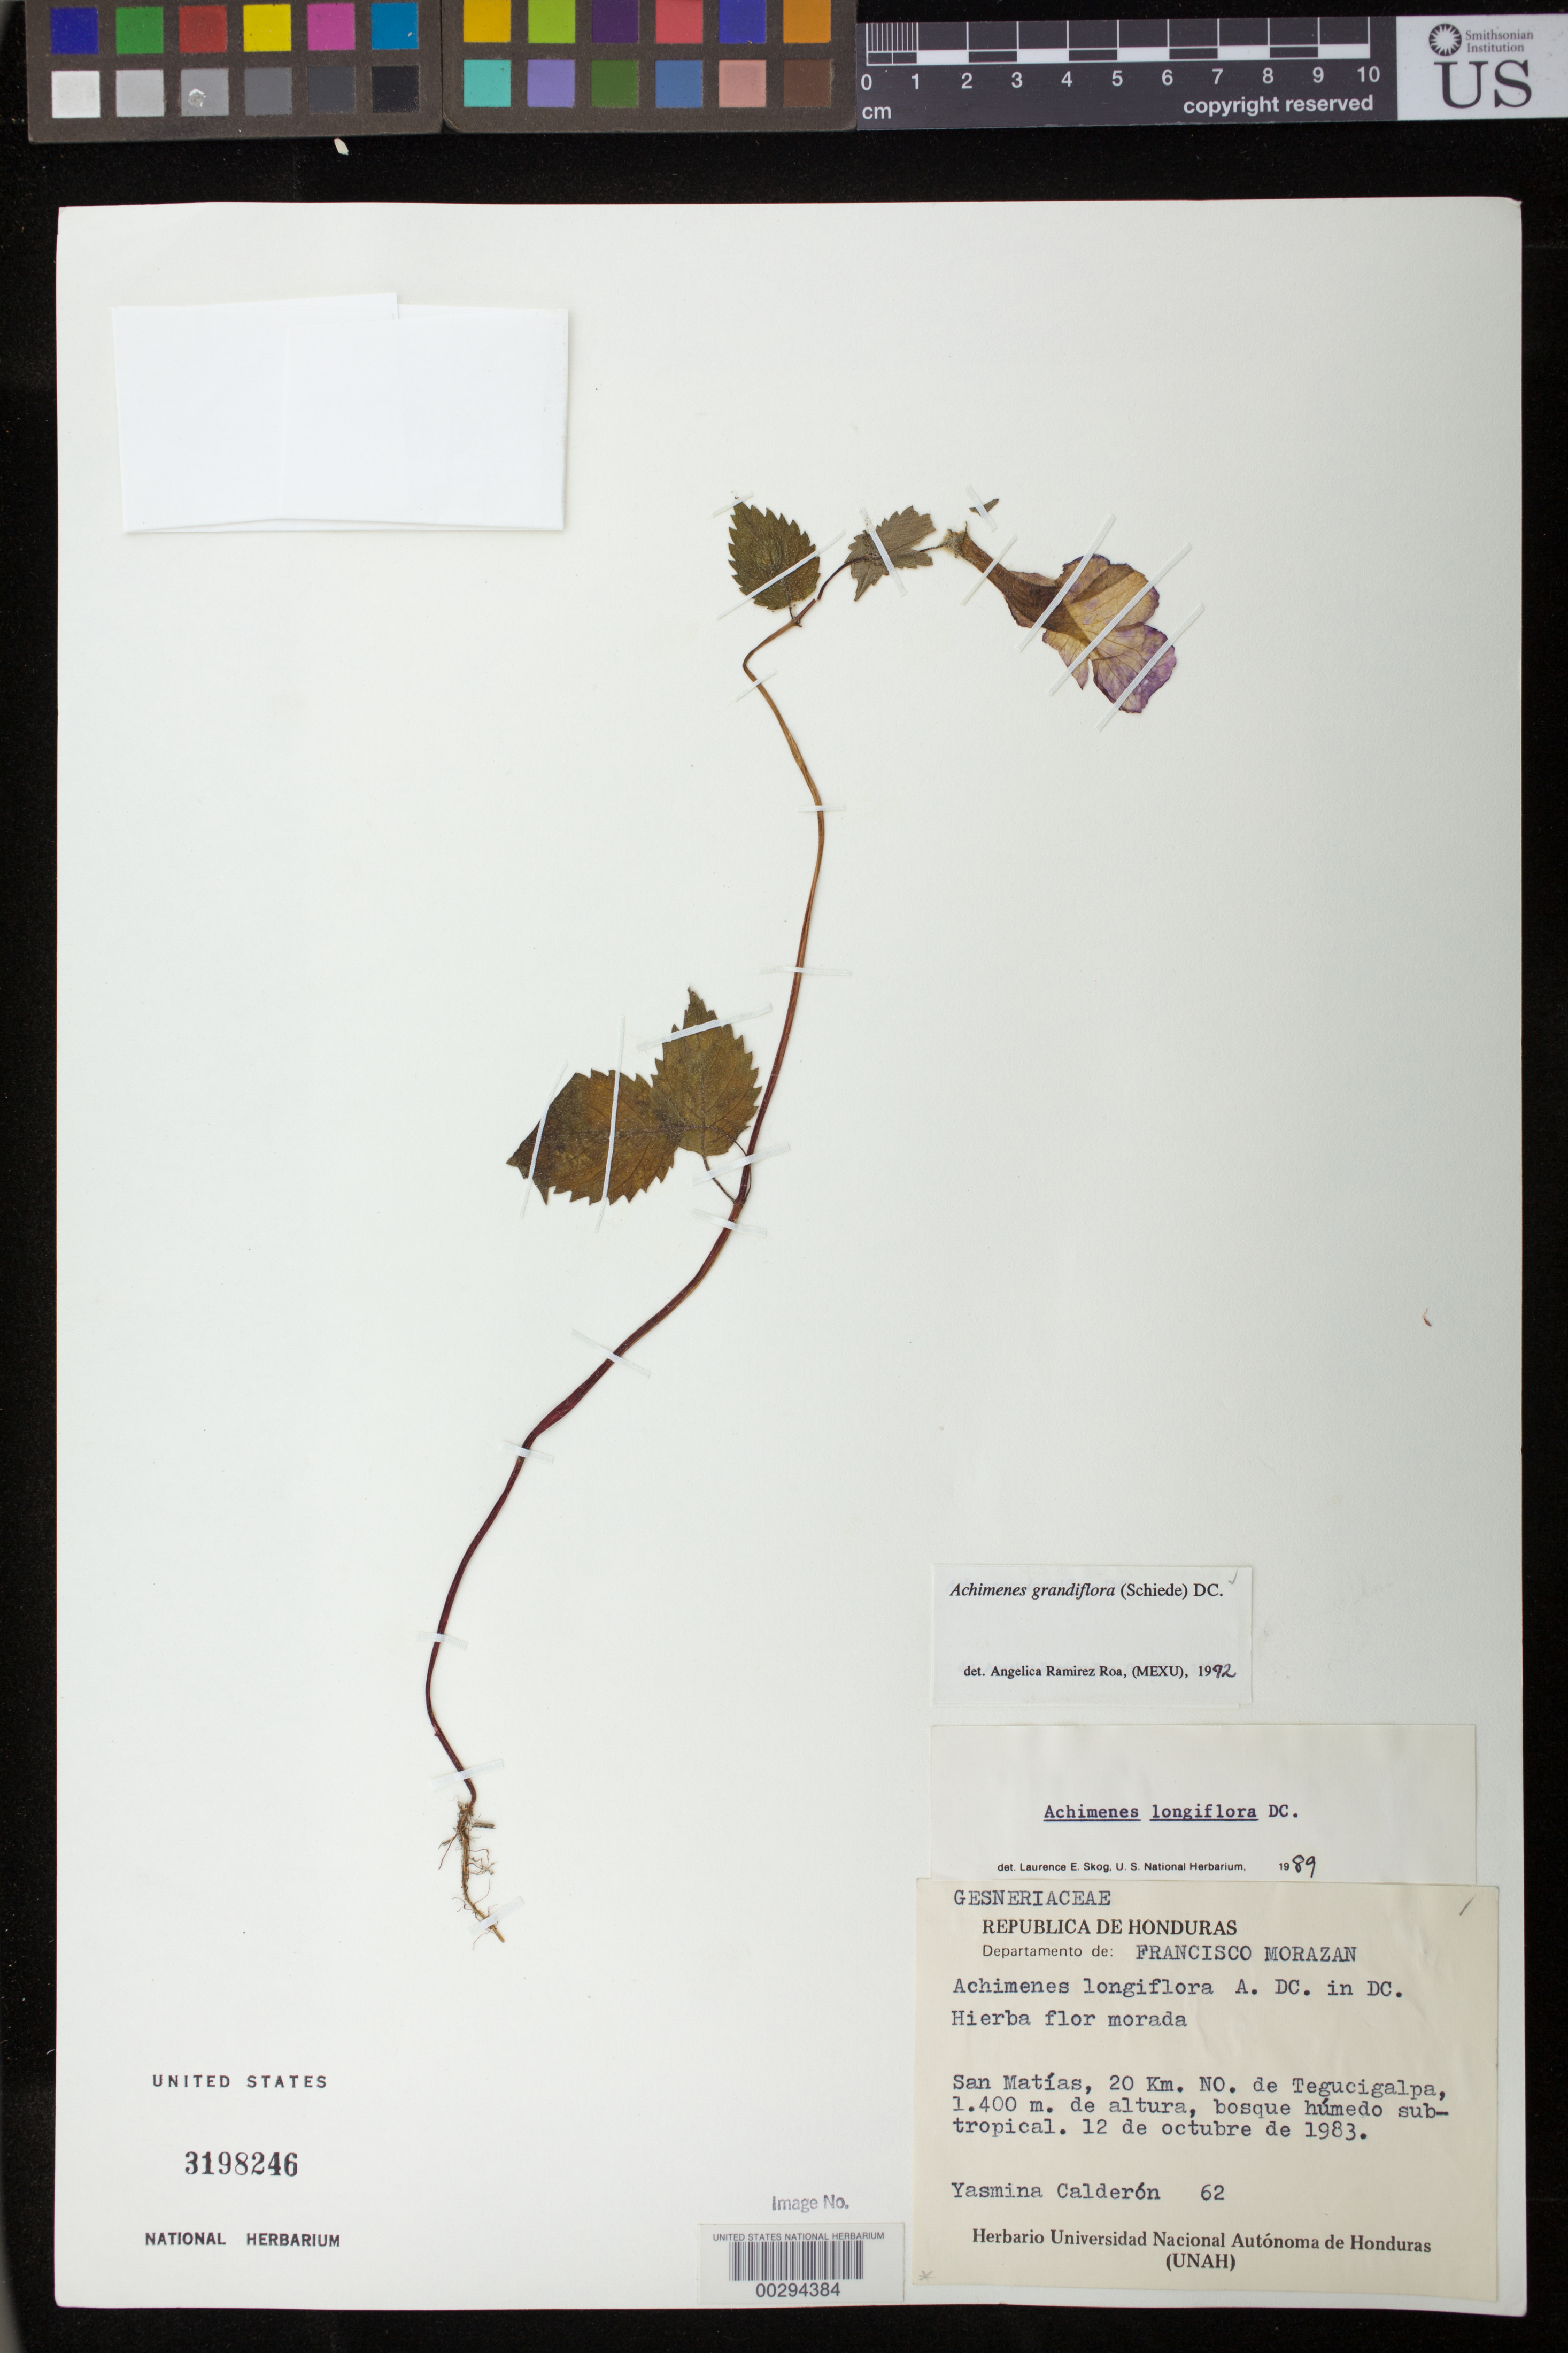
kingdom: Plantae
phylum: Tracheophyta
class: Magnoliopsida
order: Lamiales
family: Gesneriaceae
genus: Achimenes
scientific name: Achimenes grandiflora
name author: (Schiede) DC.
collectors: Y. Calderón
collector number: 62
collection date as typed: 12 Oct 1983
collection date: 1983-10-12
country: Honduras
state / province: Fco. Morazán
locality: San Matias, 20 km NW of Tegucigalpa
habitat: Bosque humedo subtropical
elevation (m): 1400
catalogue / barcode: US 3198246